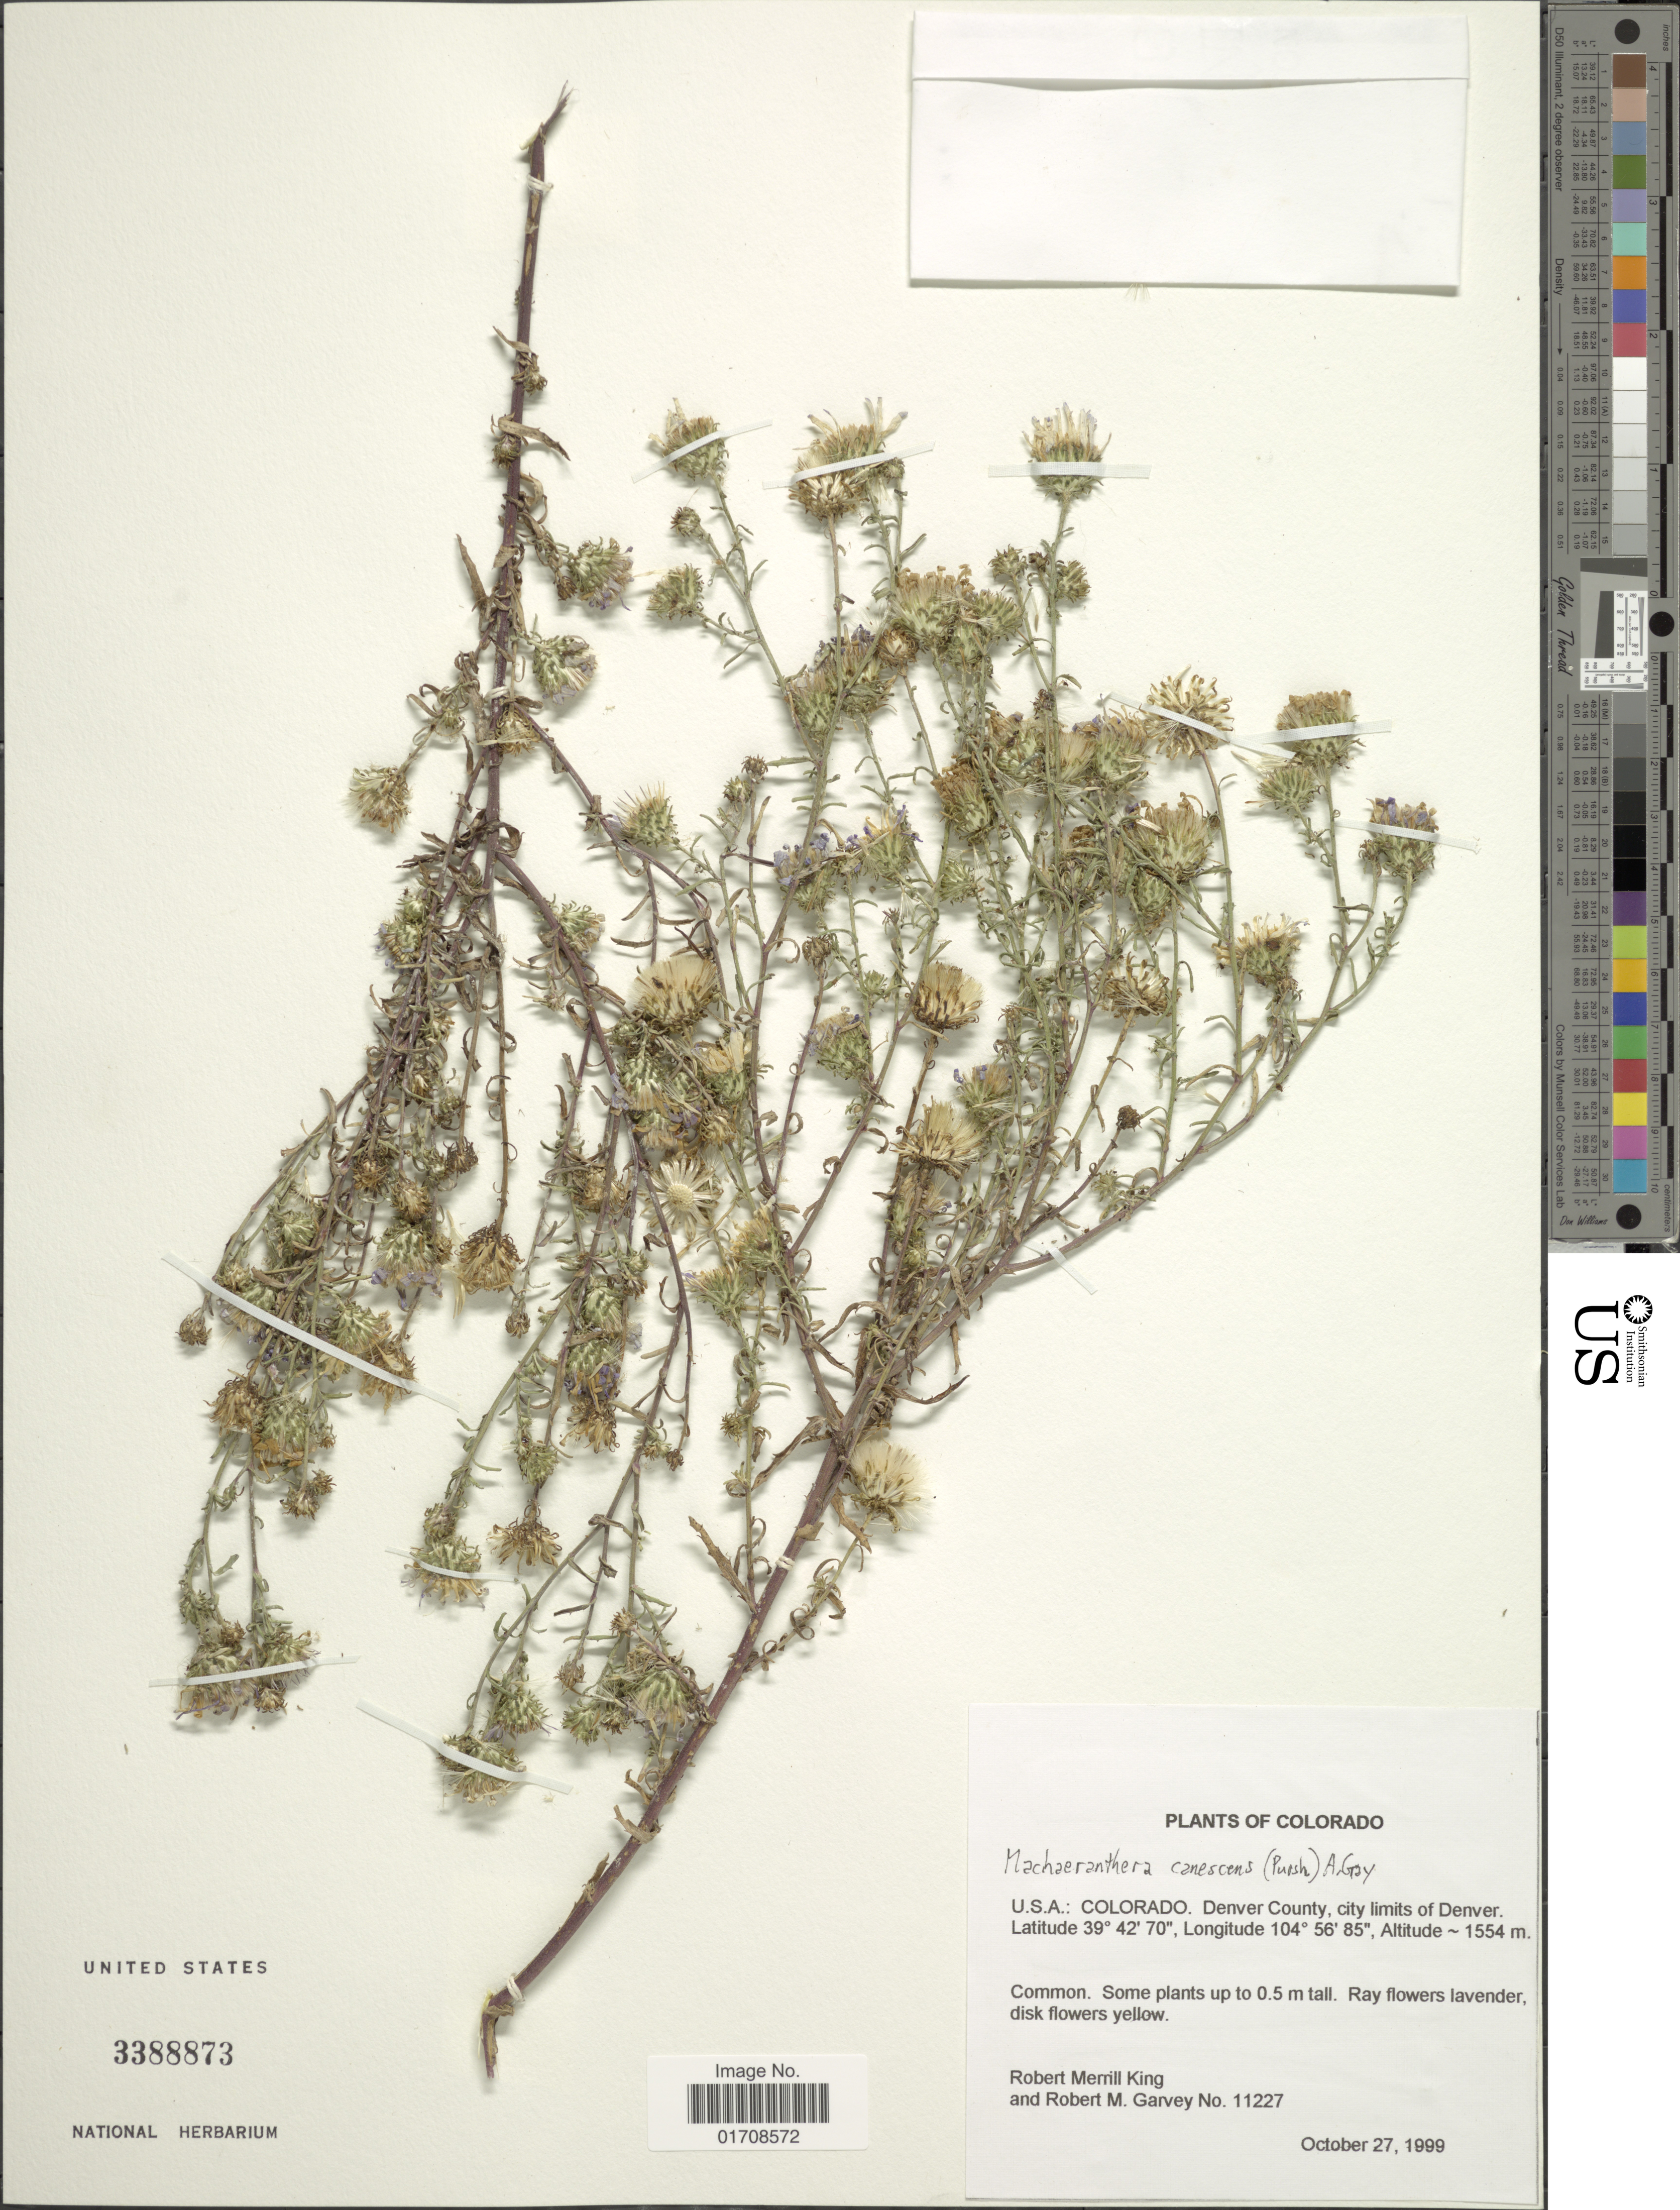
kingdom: Plantae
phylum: Tracheophyta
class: Magnoliopsida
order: Asterales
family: Asteraceae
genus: Machaeranthera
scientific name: Machaeranthera canescens var. canescens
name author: (Pursh) A. Gray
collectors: R. M. King & R. Garvey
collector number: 11227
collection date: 1999-10-27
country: United States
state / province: Colorado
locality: U.S.A., Denver County, city limits of Denver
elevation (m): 1554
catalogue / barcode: US 3388873